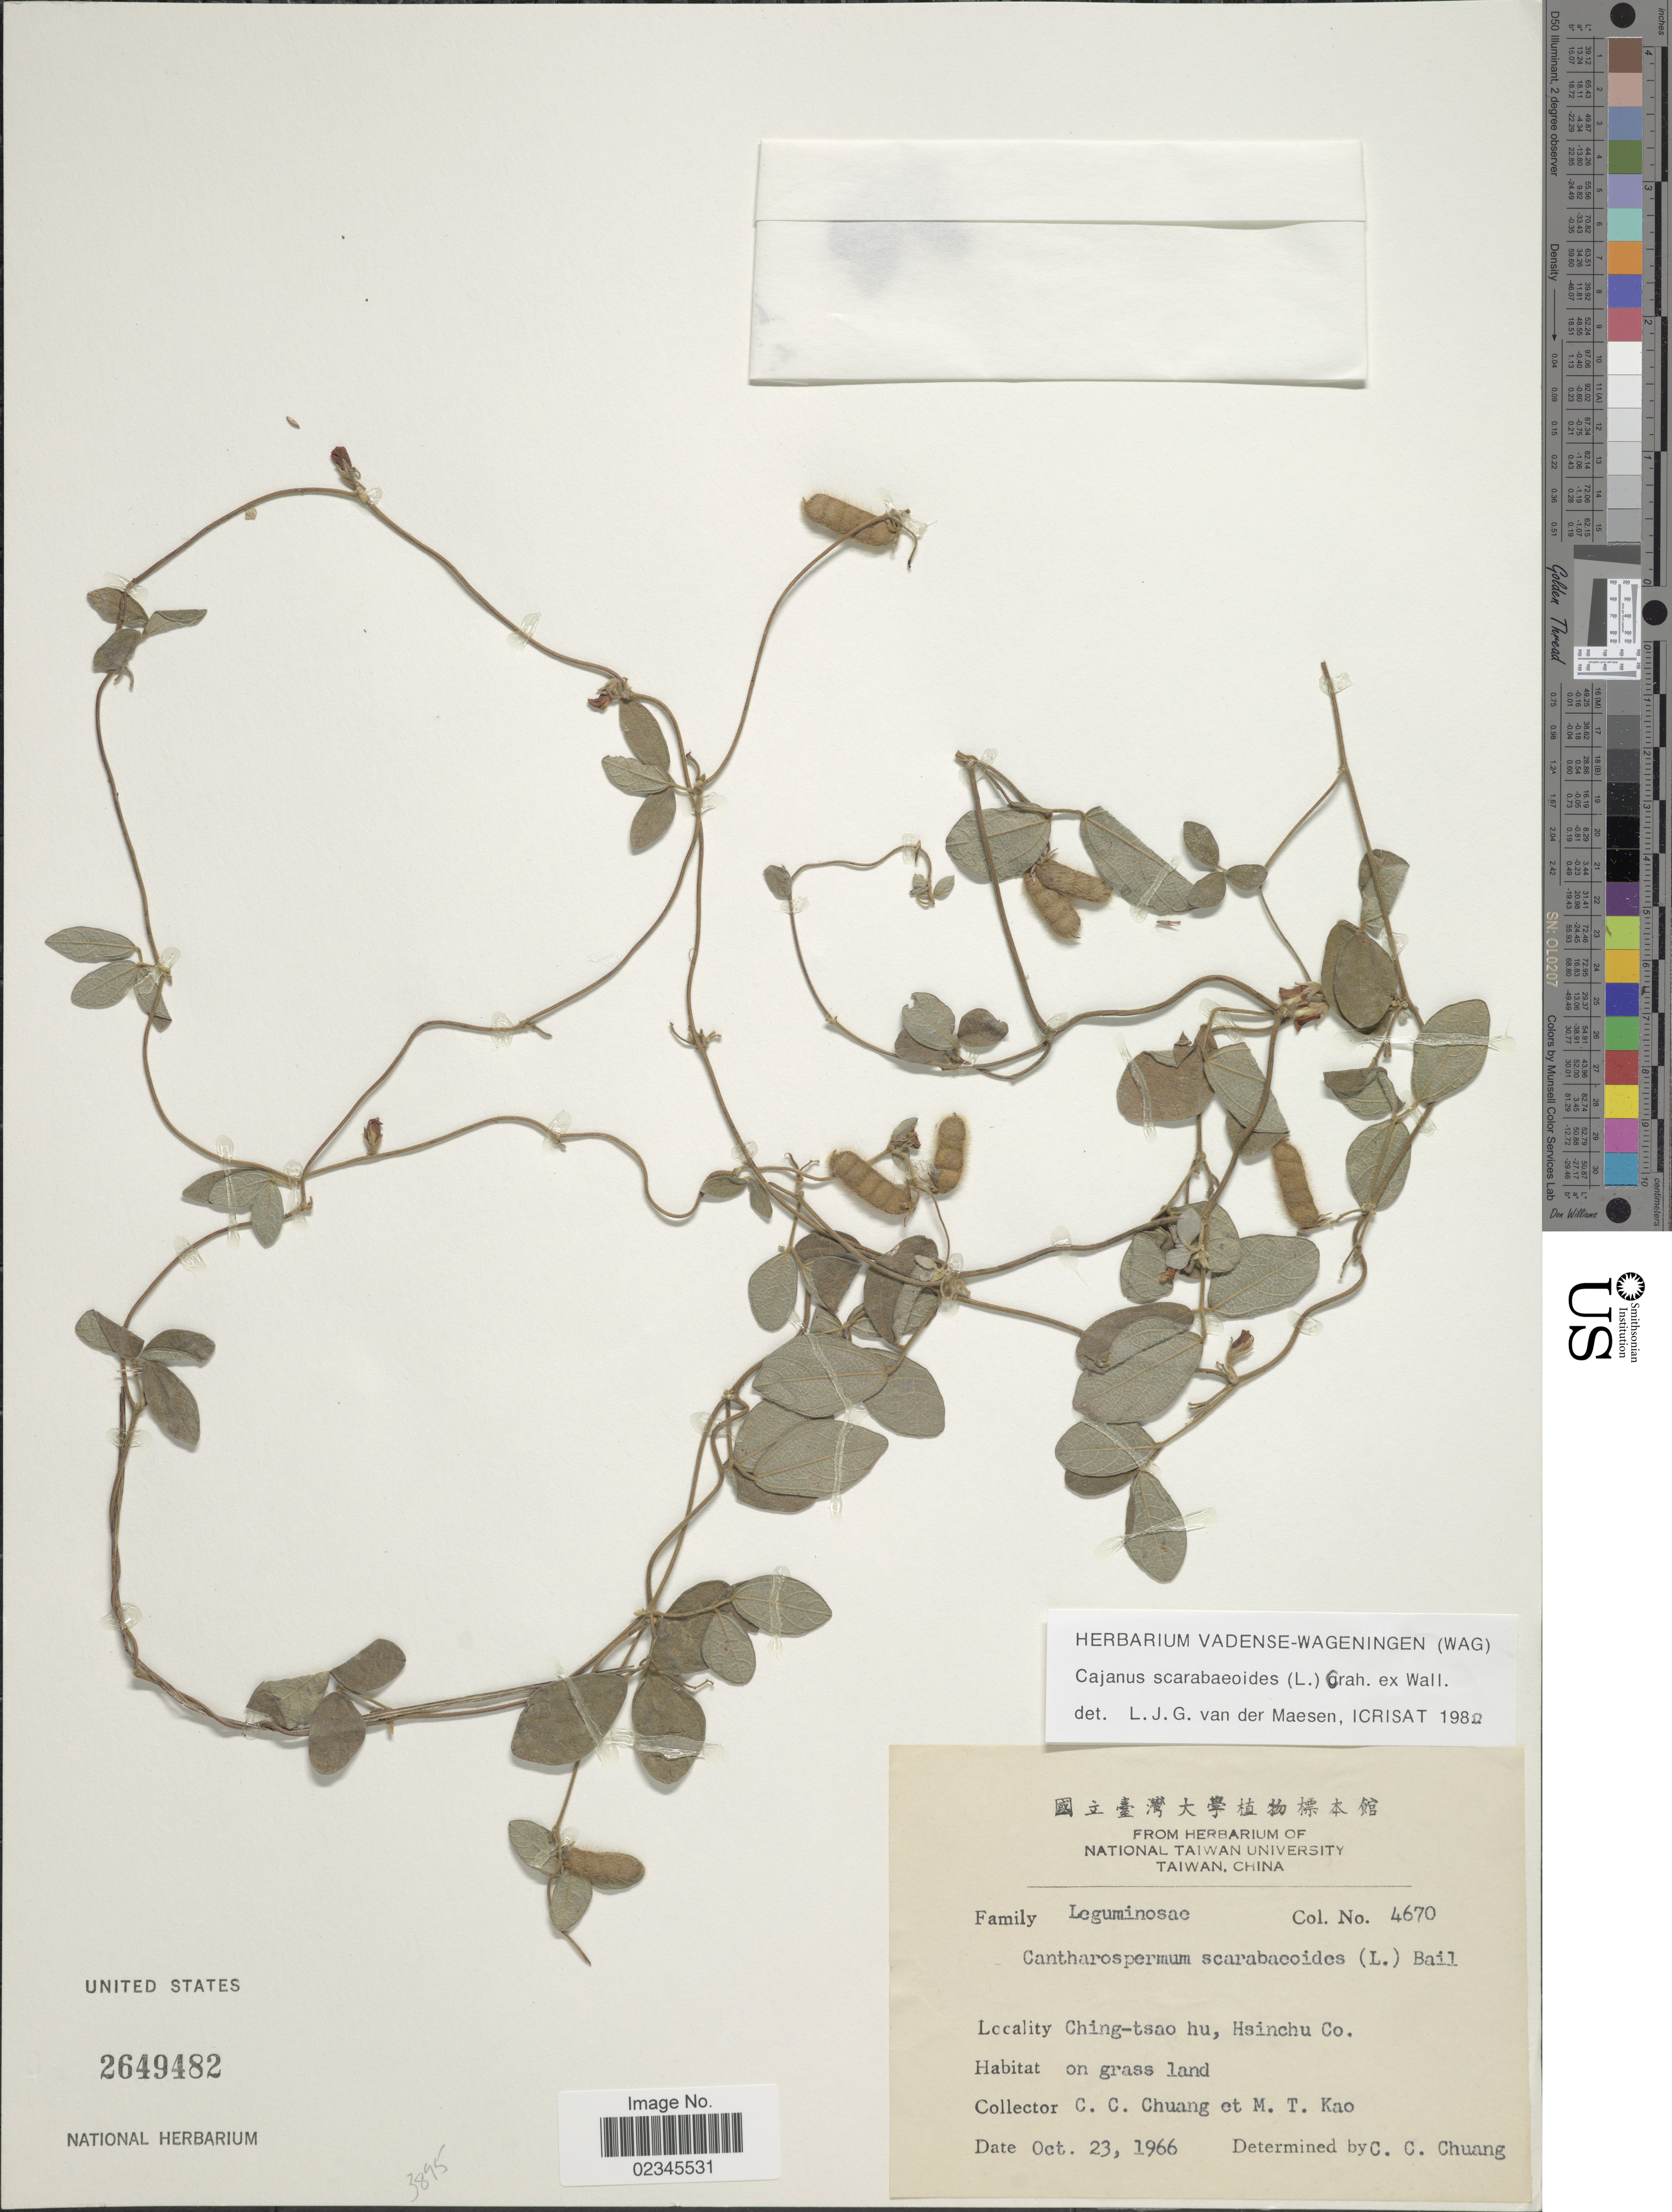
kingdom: Plantae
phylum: Tracheophyta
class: Magnoliopsida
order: Fabales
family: Fabaceae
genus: Cajanus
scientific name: Cajanus scarabaeoides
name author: (L.) Thou. ex Graham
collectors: C. C. Chuang & M. T. Kao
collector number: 4670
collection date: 1966-10-23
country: Taiwan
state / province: Hsinchu City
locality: Ching-tsao hu, Hsinchu Co.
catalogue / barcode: US 2649482